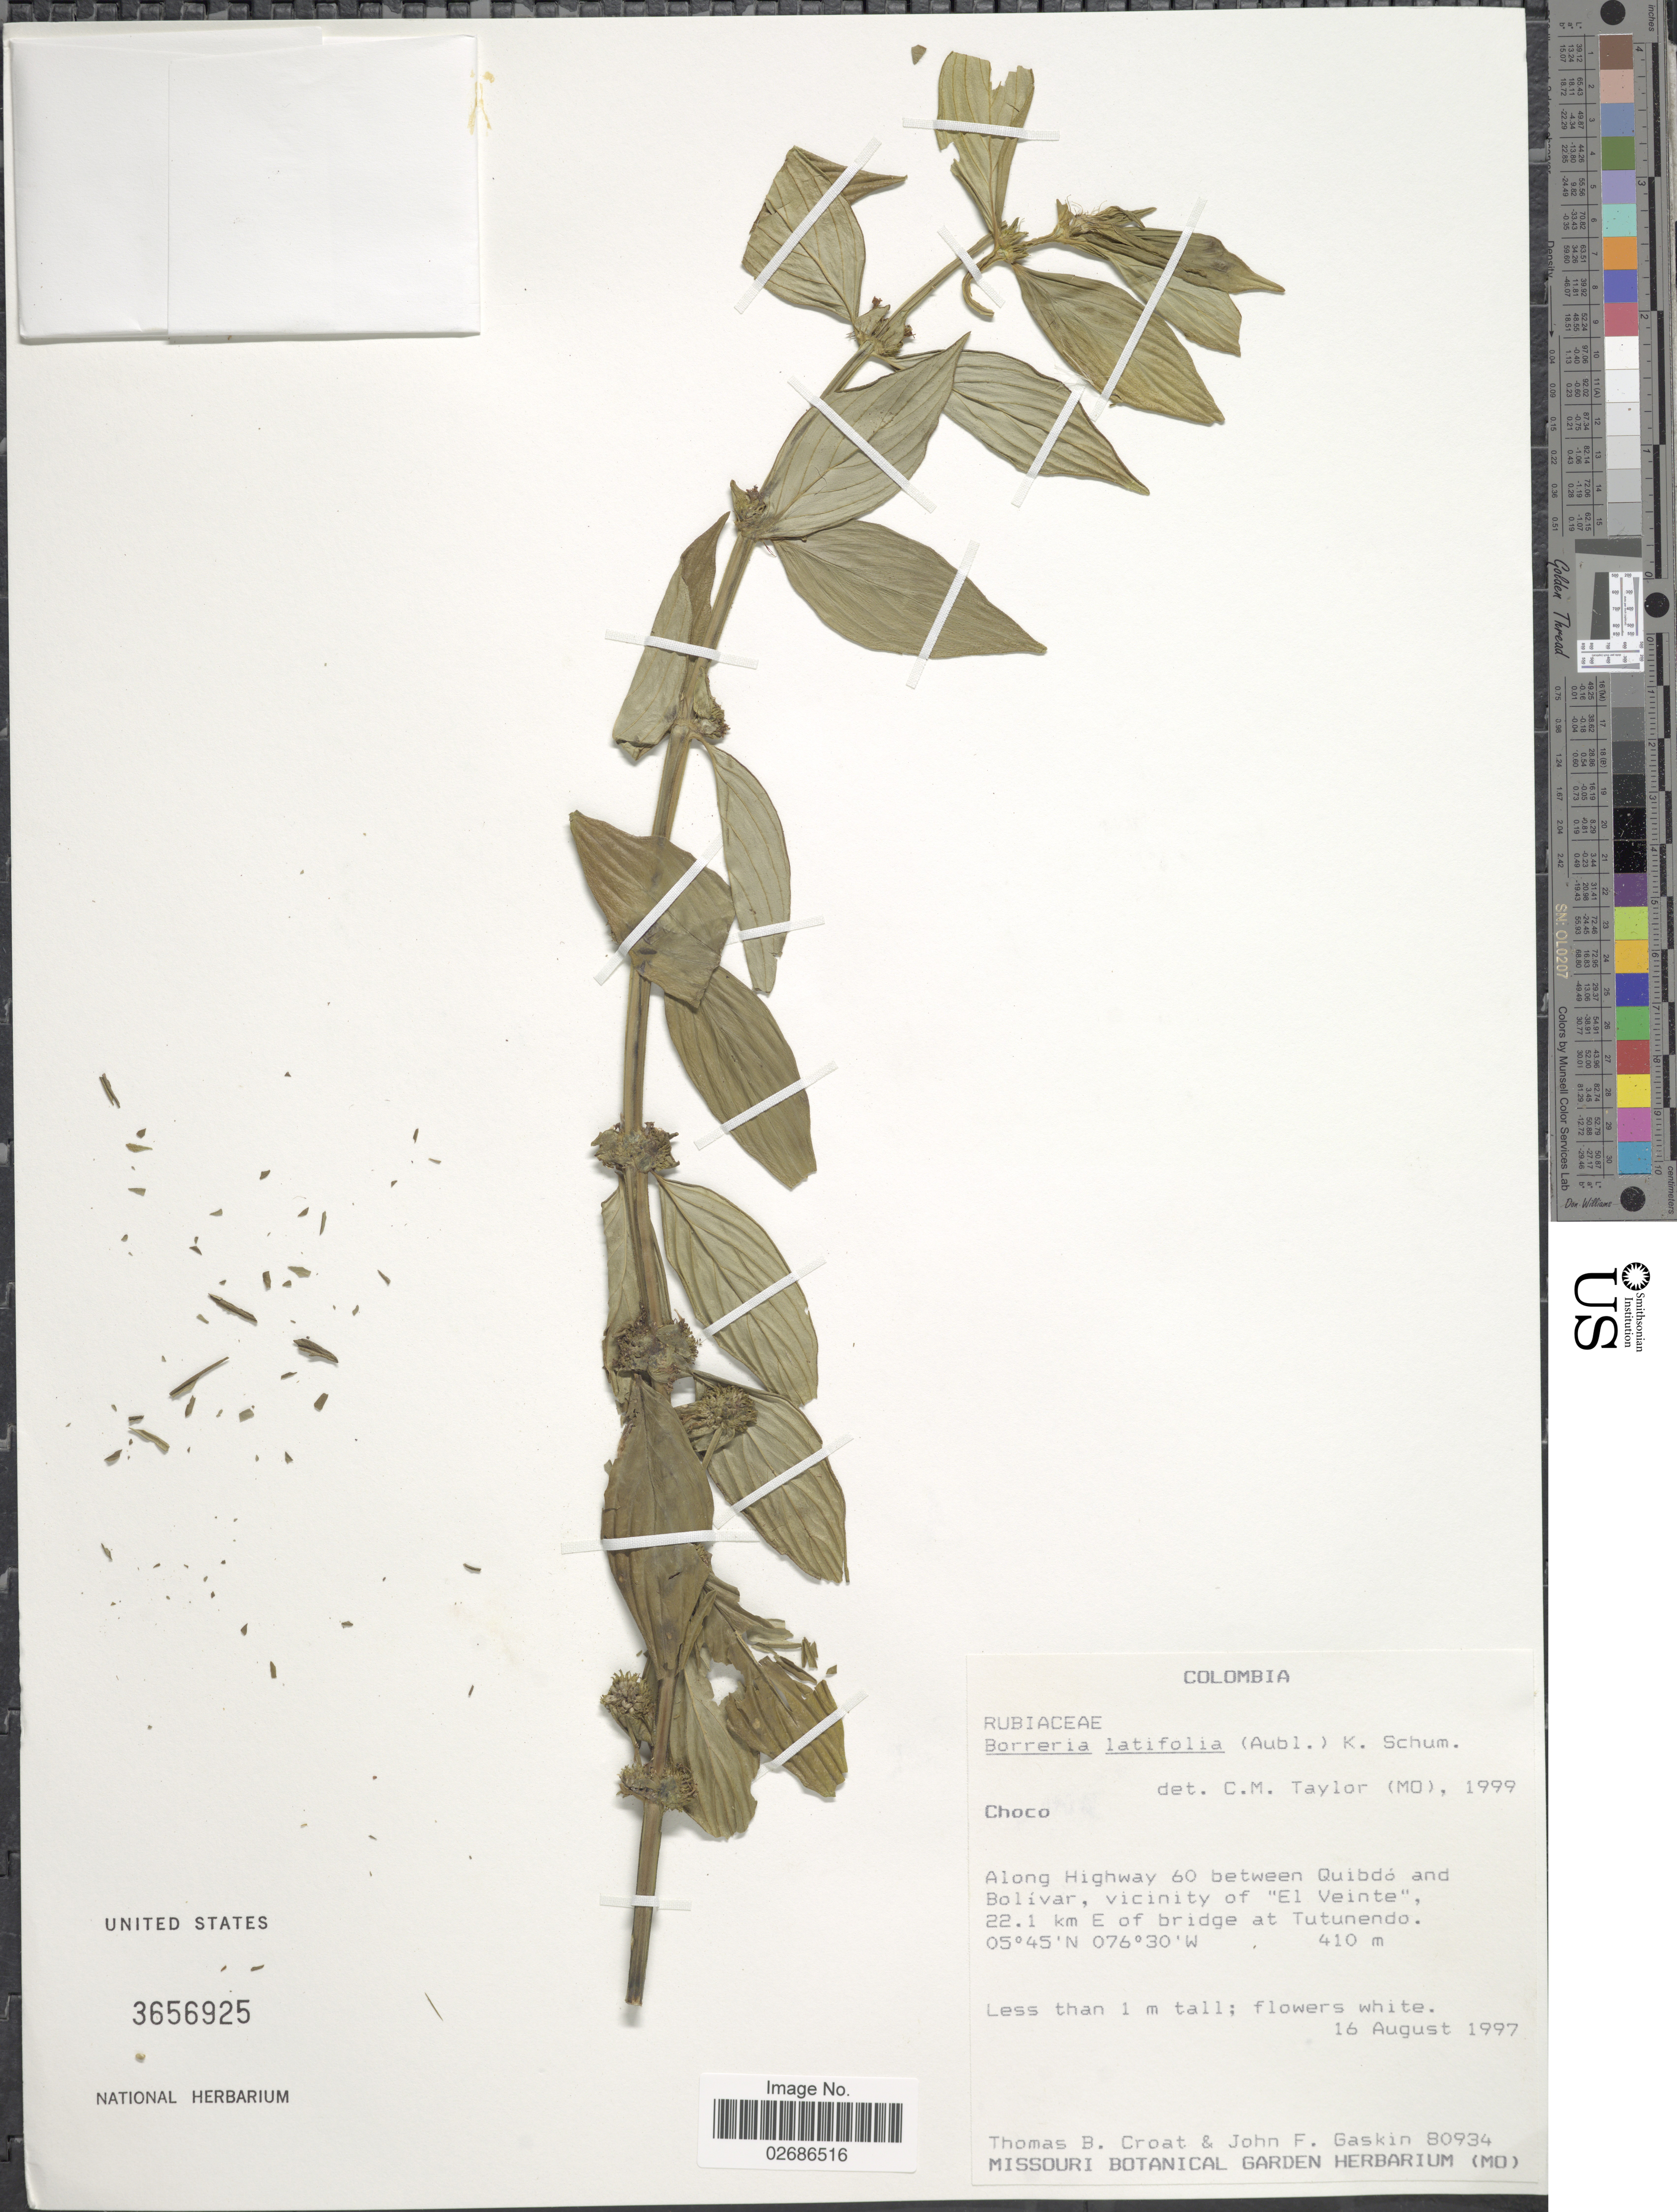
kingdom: Plantae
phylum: Tracheophyta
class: Magnoliopsida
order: Gentianales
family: Rubiaceae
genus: Borreria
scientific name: Borreria latifolia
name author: (Aubl.) K. Schum.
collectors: T. B. Croat & J. F. Gaskin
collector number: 80934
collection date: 1997-08-16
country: Colombia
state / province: Chocó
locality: Choco: Along Highway 60 between Quibdo and Bolivar, vicinity of El Veinte, 22.1 km E of bridge at Tutunendo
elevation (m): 410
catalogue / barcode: US 3656925